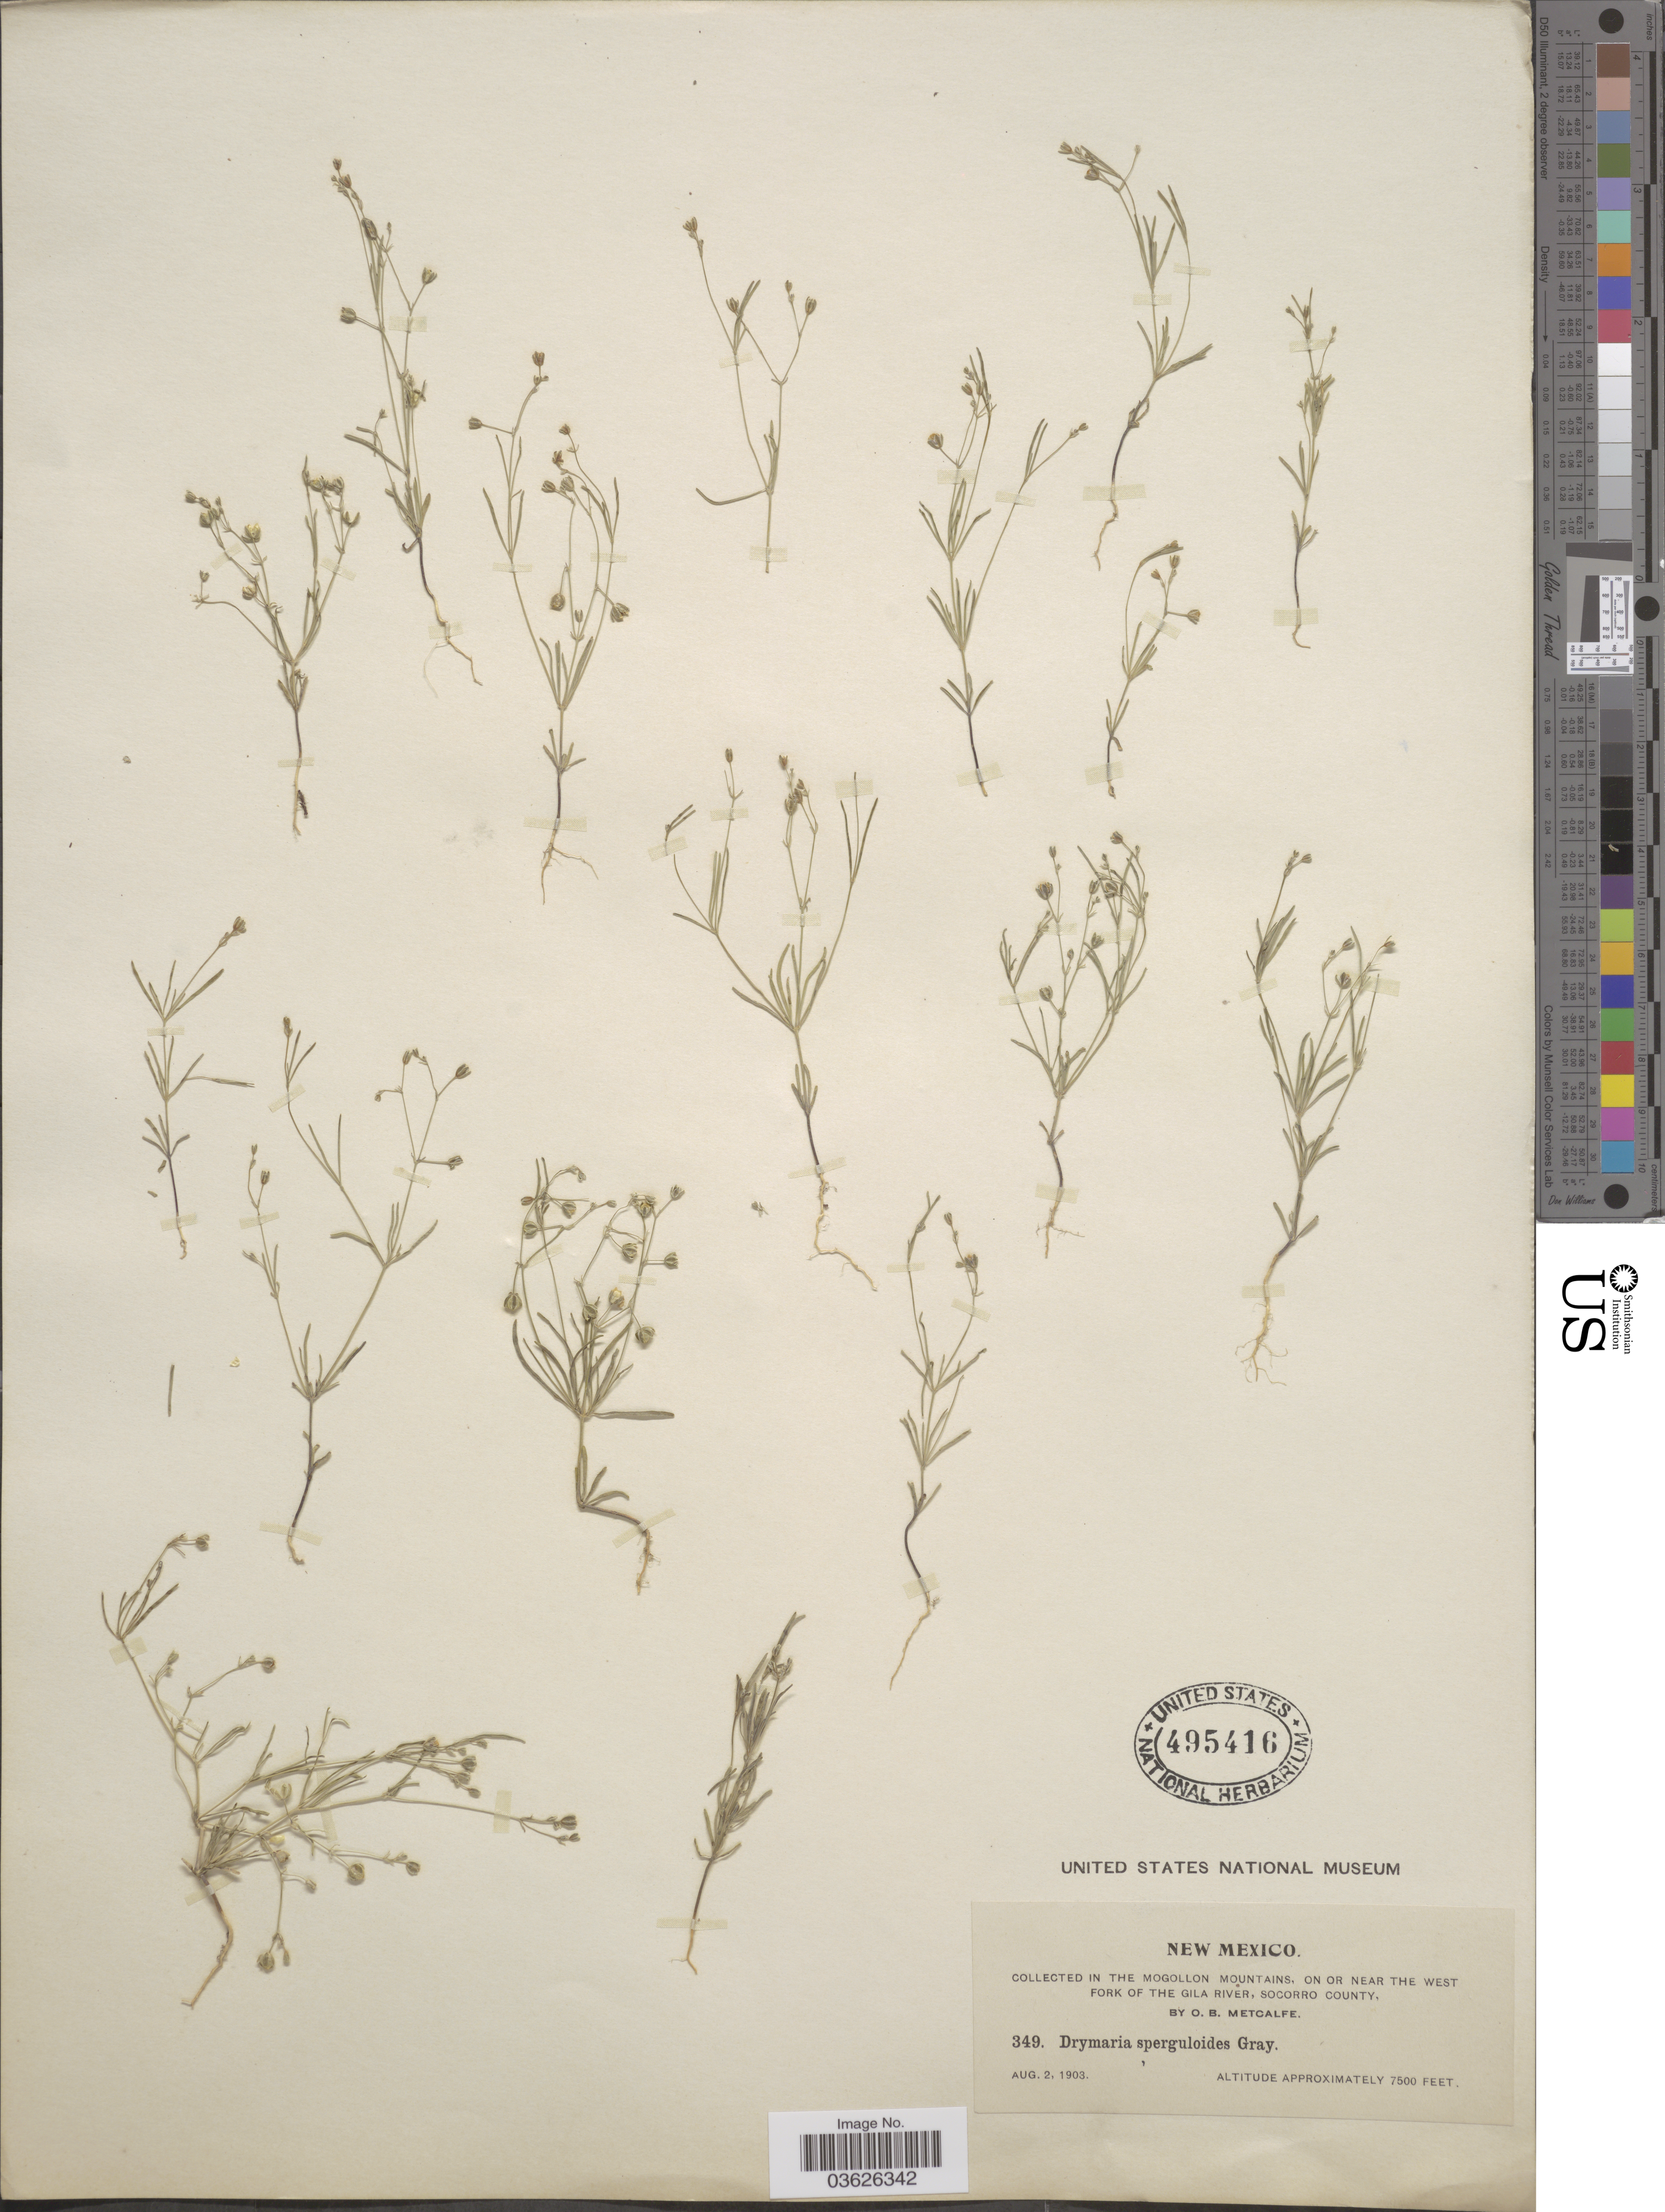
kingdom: Plantae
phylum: Tracheophyta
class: Magnoliopsida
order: Caryophyllales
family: Caryophyllaceae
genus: Drymaria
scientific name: Drymaria sperguloides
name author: A. Gray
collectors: O. B. Metcalfe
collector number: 349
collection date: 1903-08-02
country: United States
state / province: New Mexico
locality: In the Mogollon Mountains, on or near the west fork of the Gila River, Socorro County.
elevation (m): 2286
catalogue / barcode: US 495416